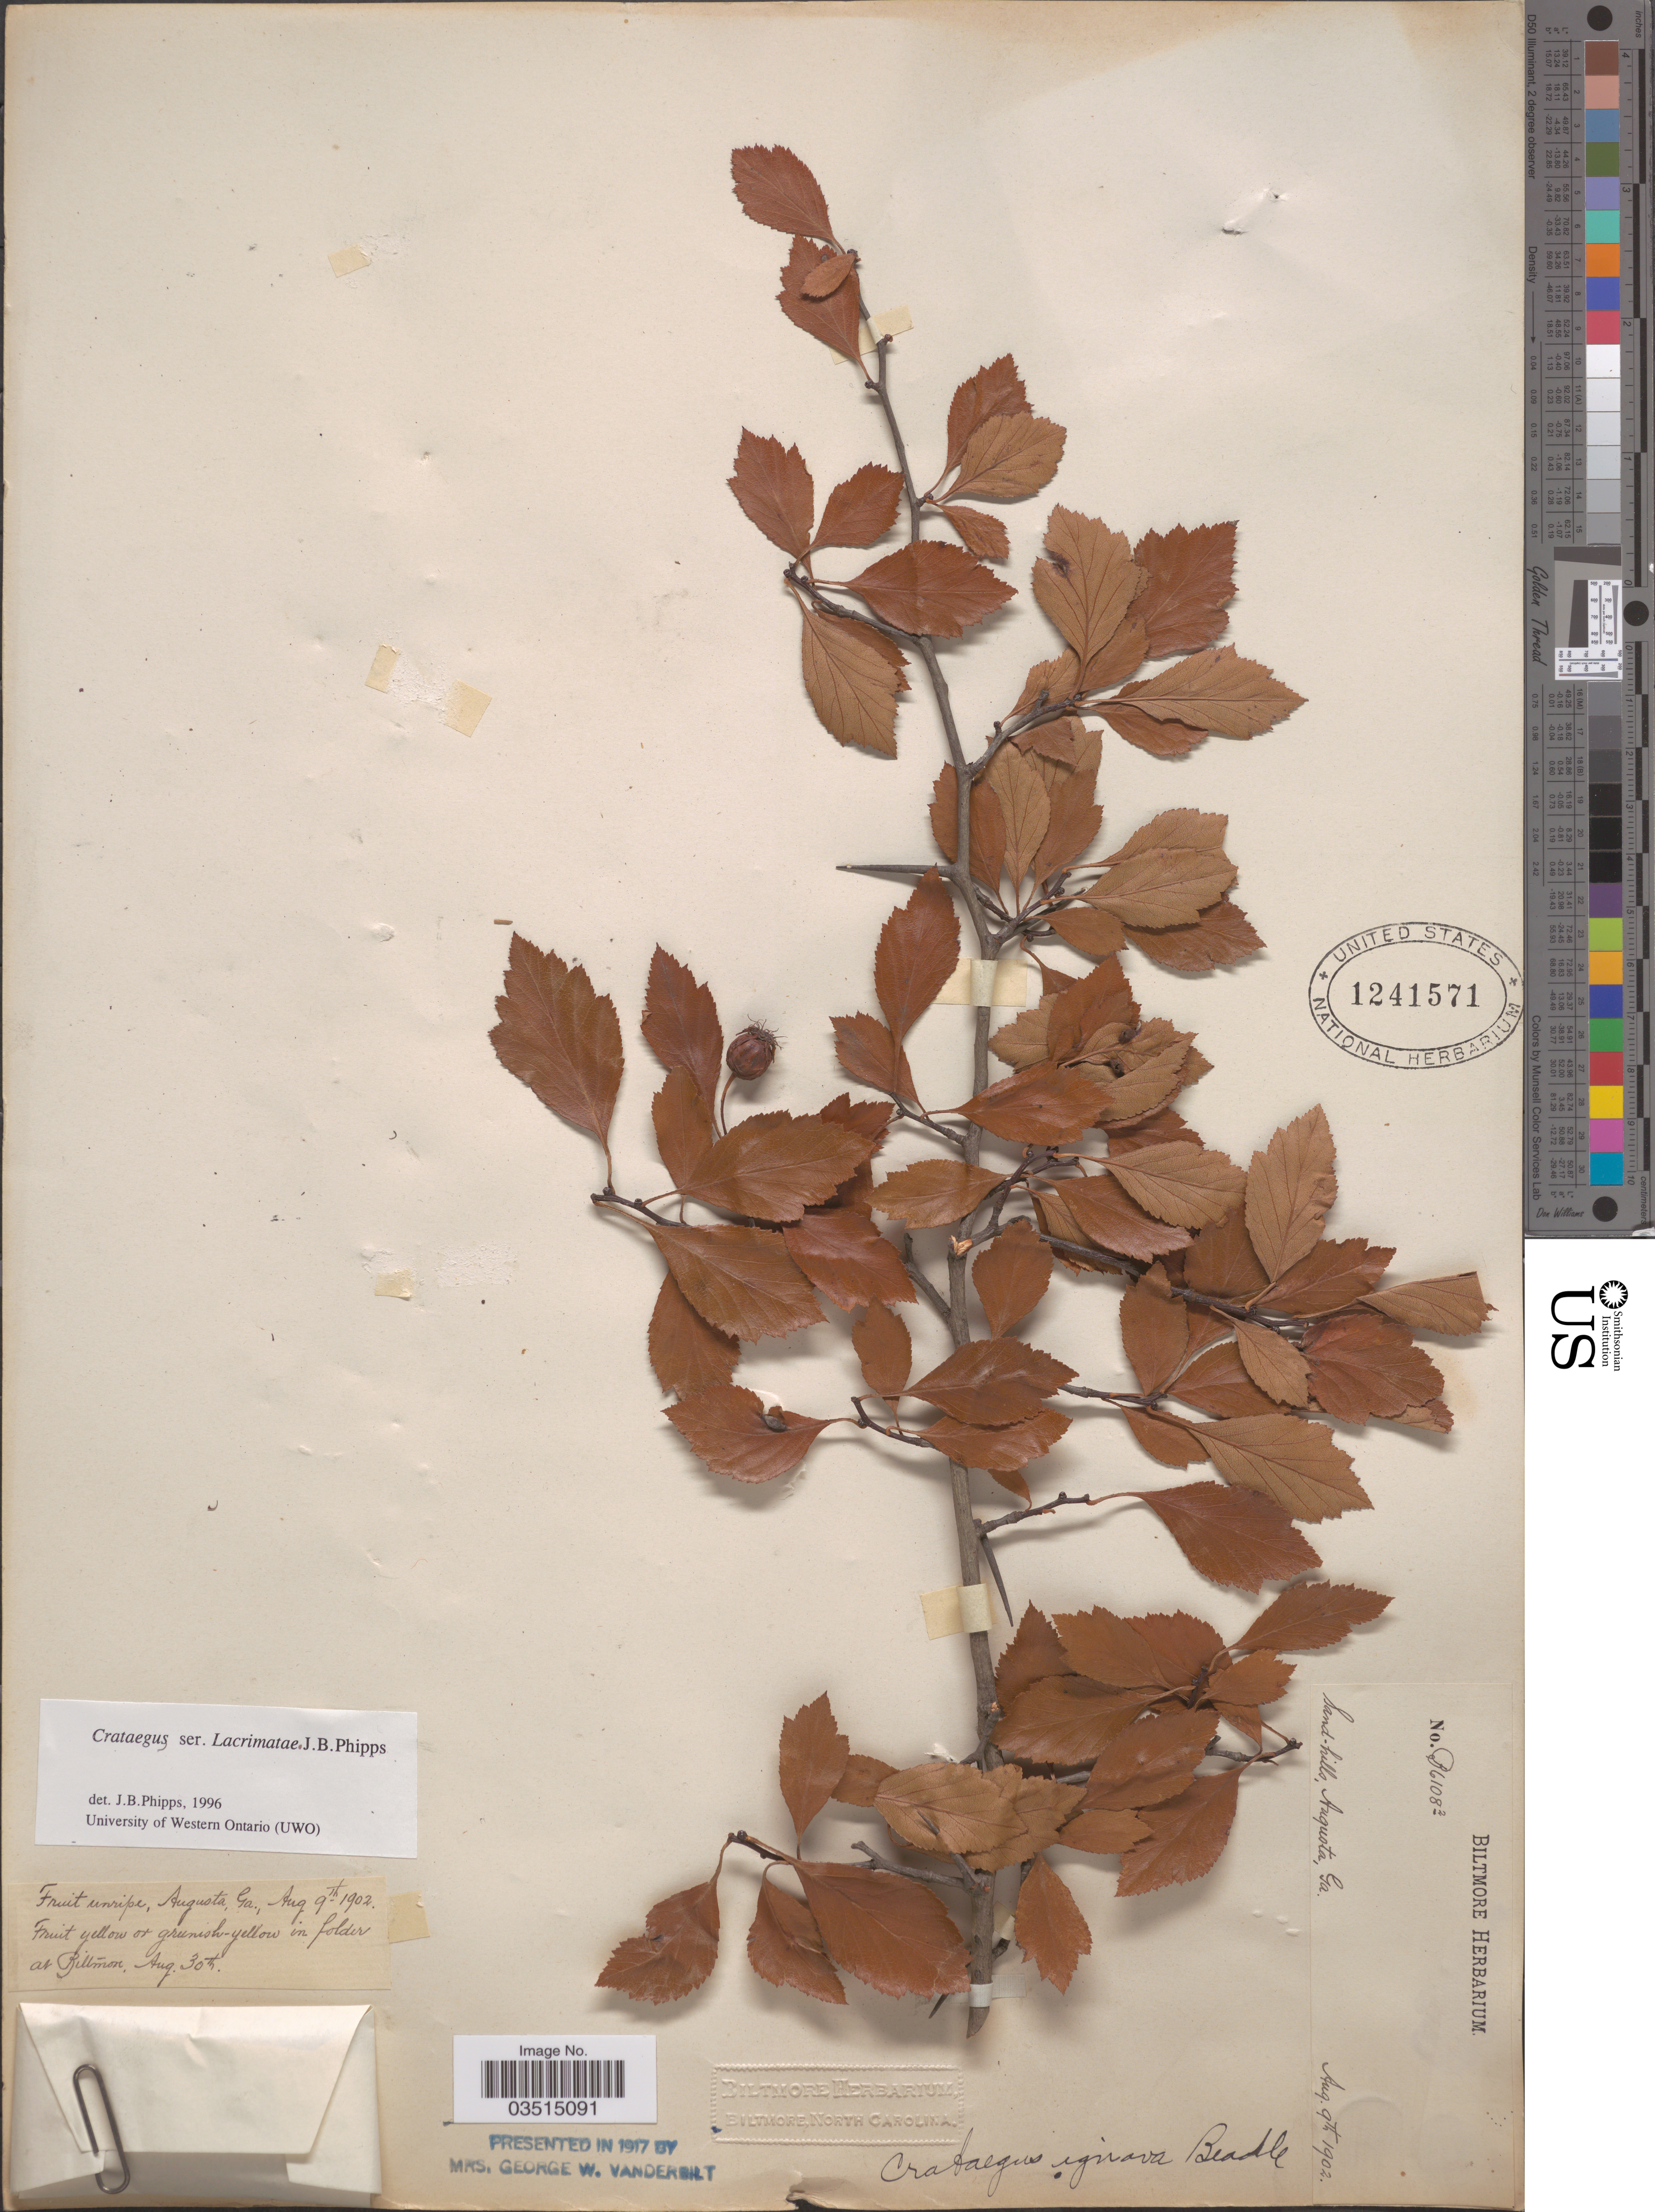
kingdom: Plantae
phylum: Tracheophyta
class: Magnoliopsida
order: Rosales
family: Rosaceae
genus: Crataegus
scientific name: Crataegus ignava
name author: Beadle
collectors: ex herb. Biltmore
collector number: B61082*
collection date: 1902-08-09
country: United States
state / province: Georgia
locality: Augusta.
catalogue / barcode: US 1241571